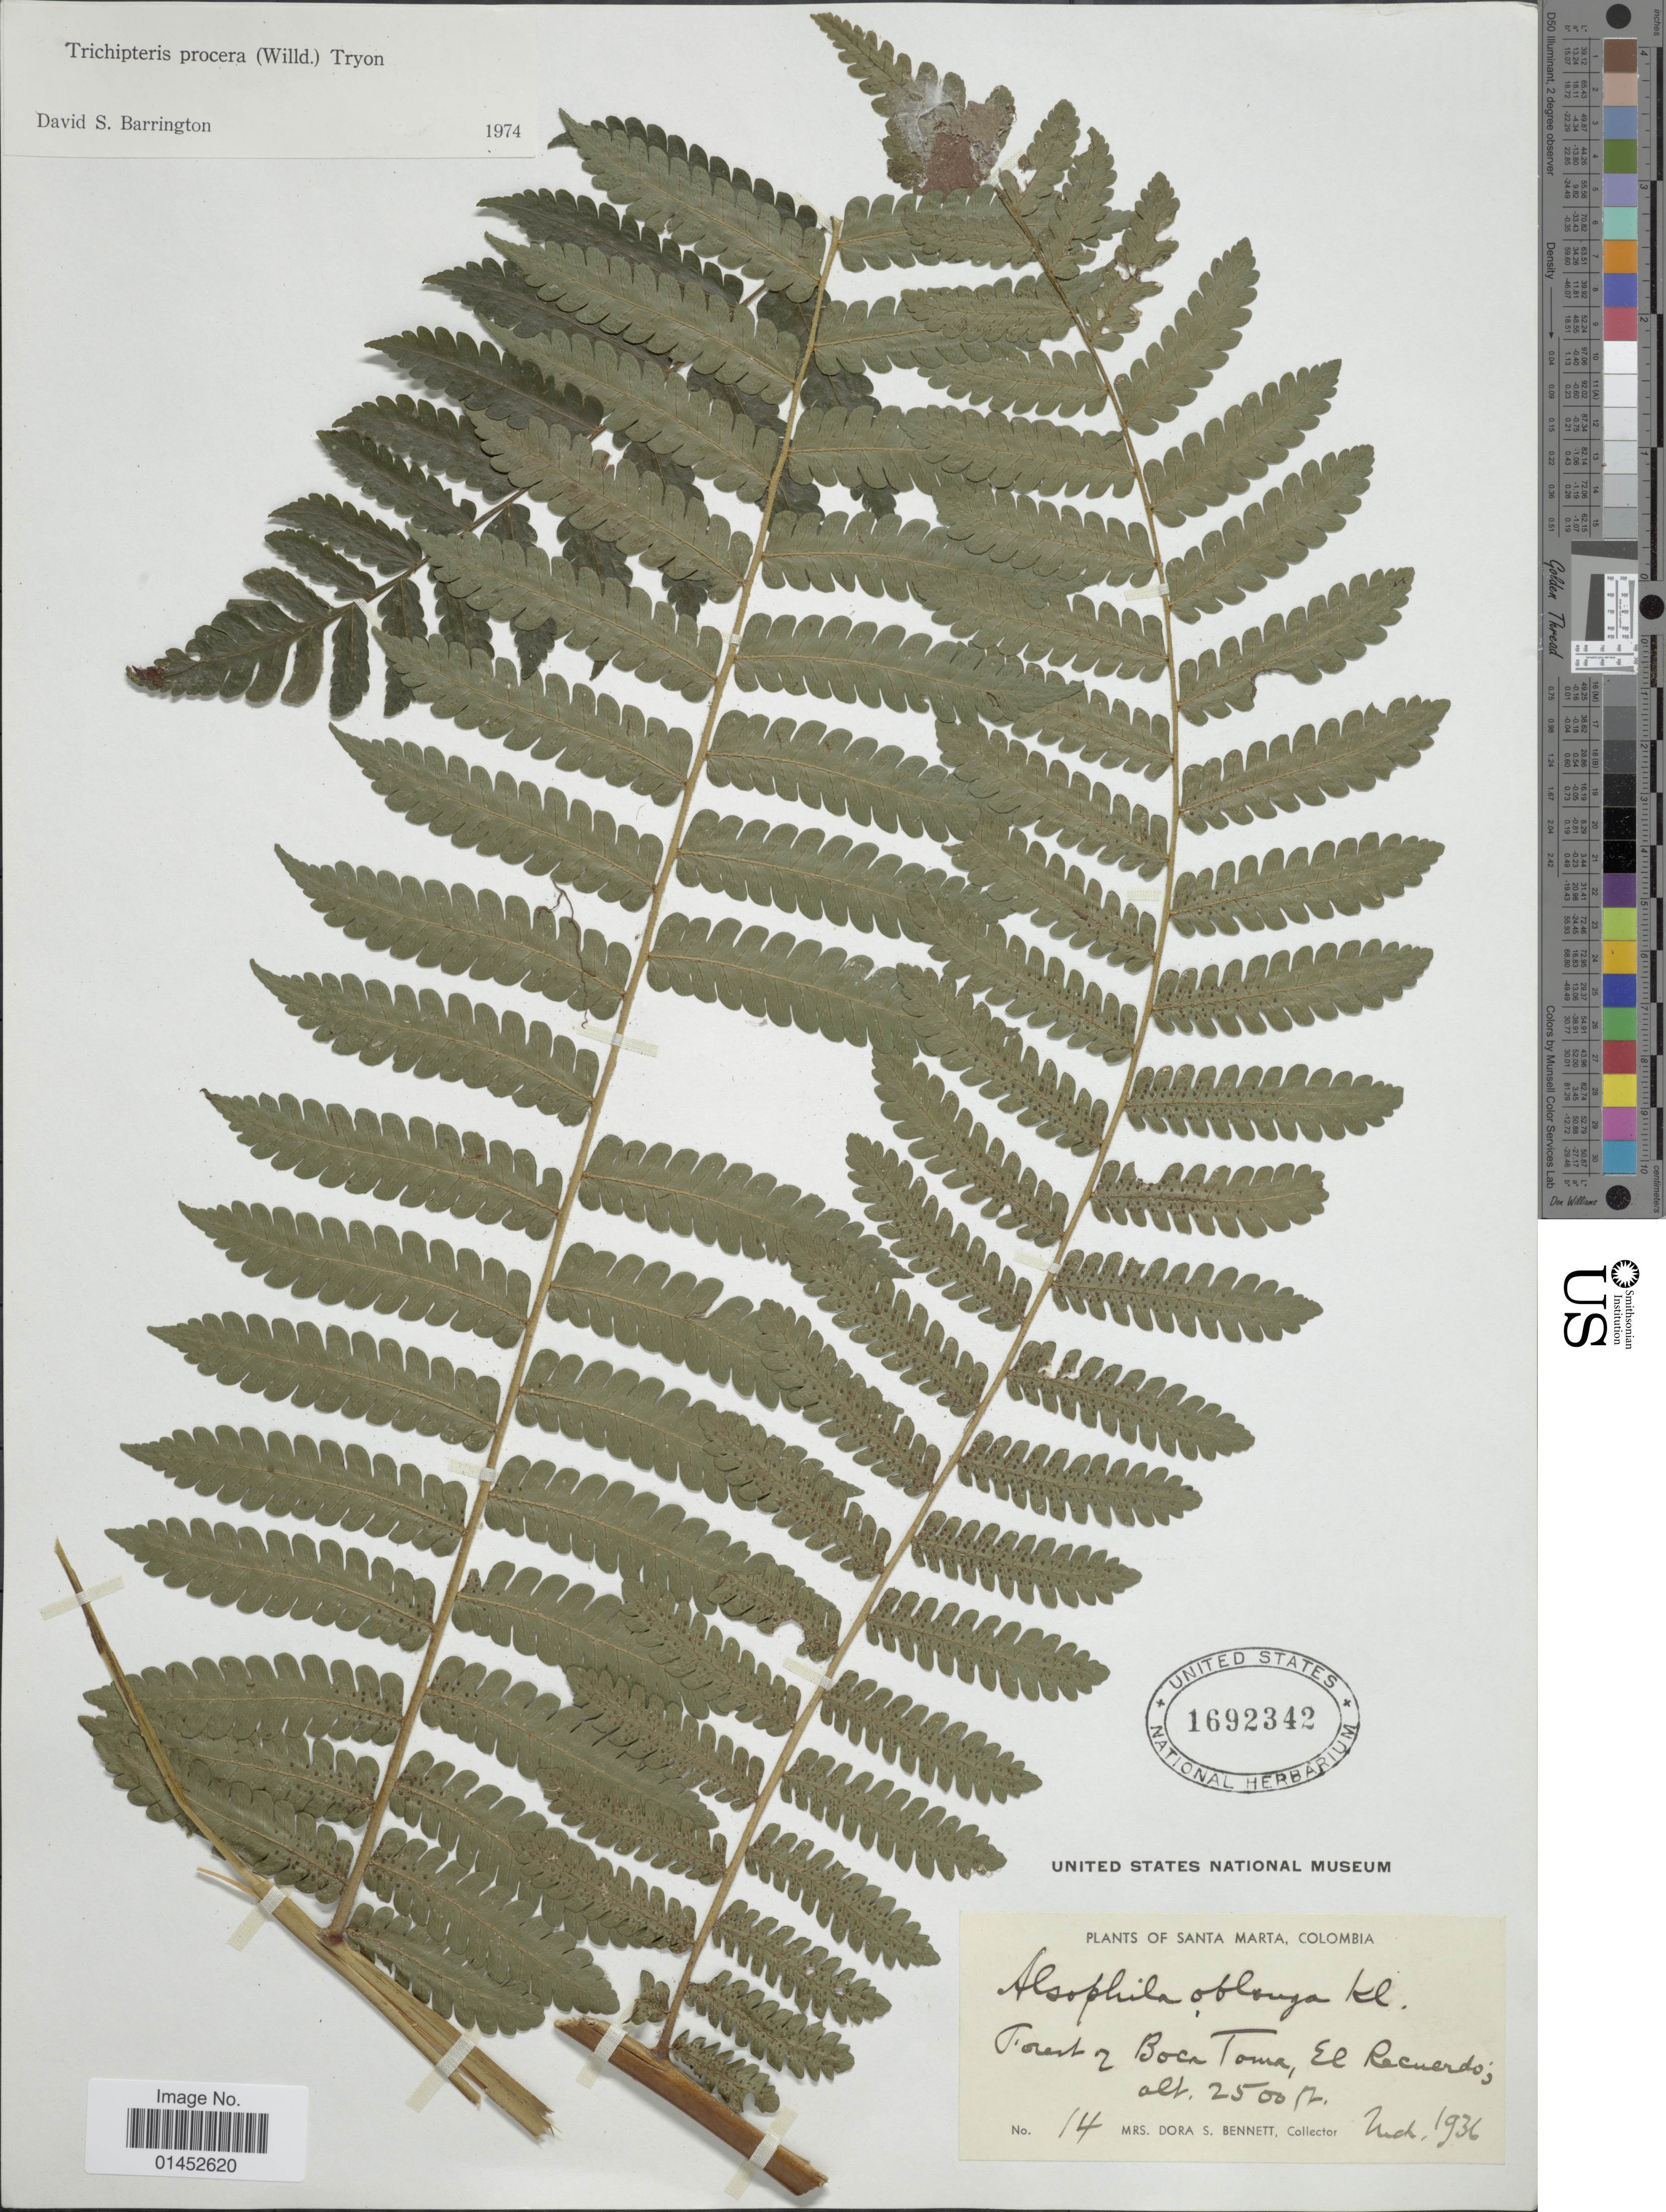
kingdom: Plantae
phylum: Tracheophyta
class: Polypodiopsida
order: Cyatheales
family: Cyatheaceae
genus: Cyathea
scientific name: Cyathea pungens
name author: (Willd.) Domin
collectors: D. Bennett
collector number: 14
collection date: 1936-03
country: Colombia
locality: Santa Marta, Forest of Boca Toma, El Recuerdo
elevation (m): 762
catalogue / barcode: US 1692342